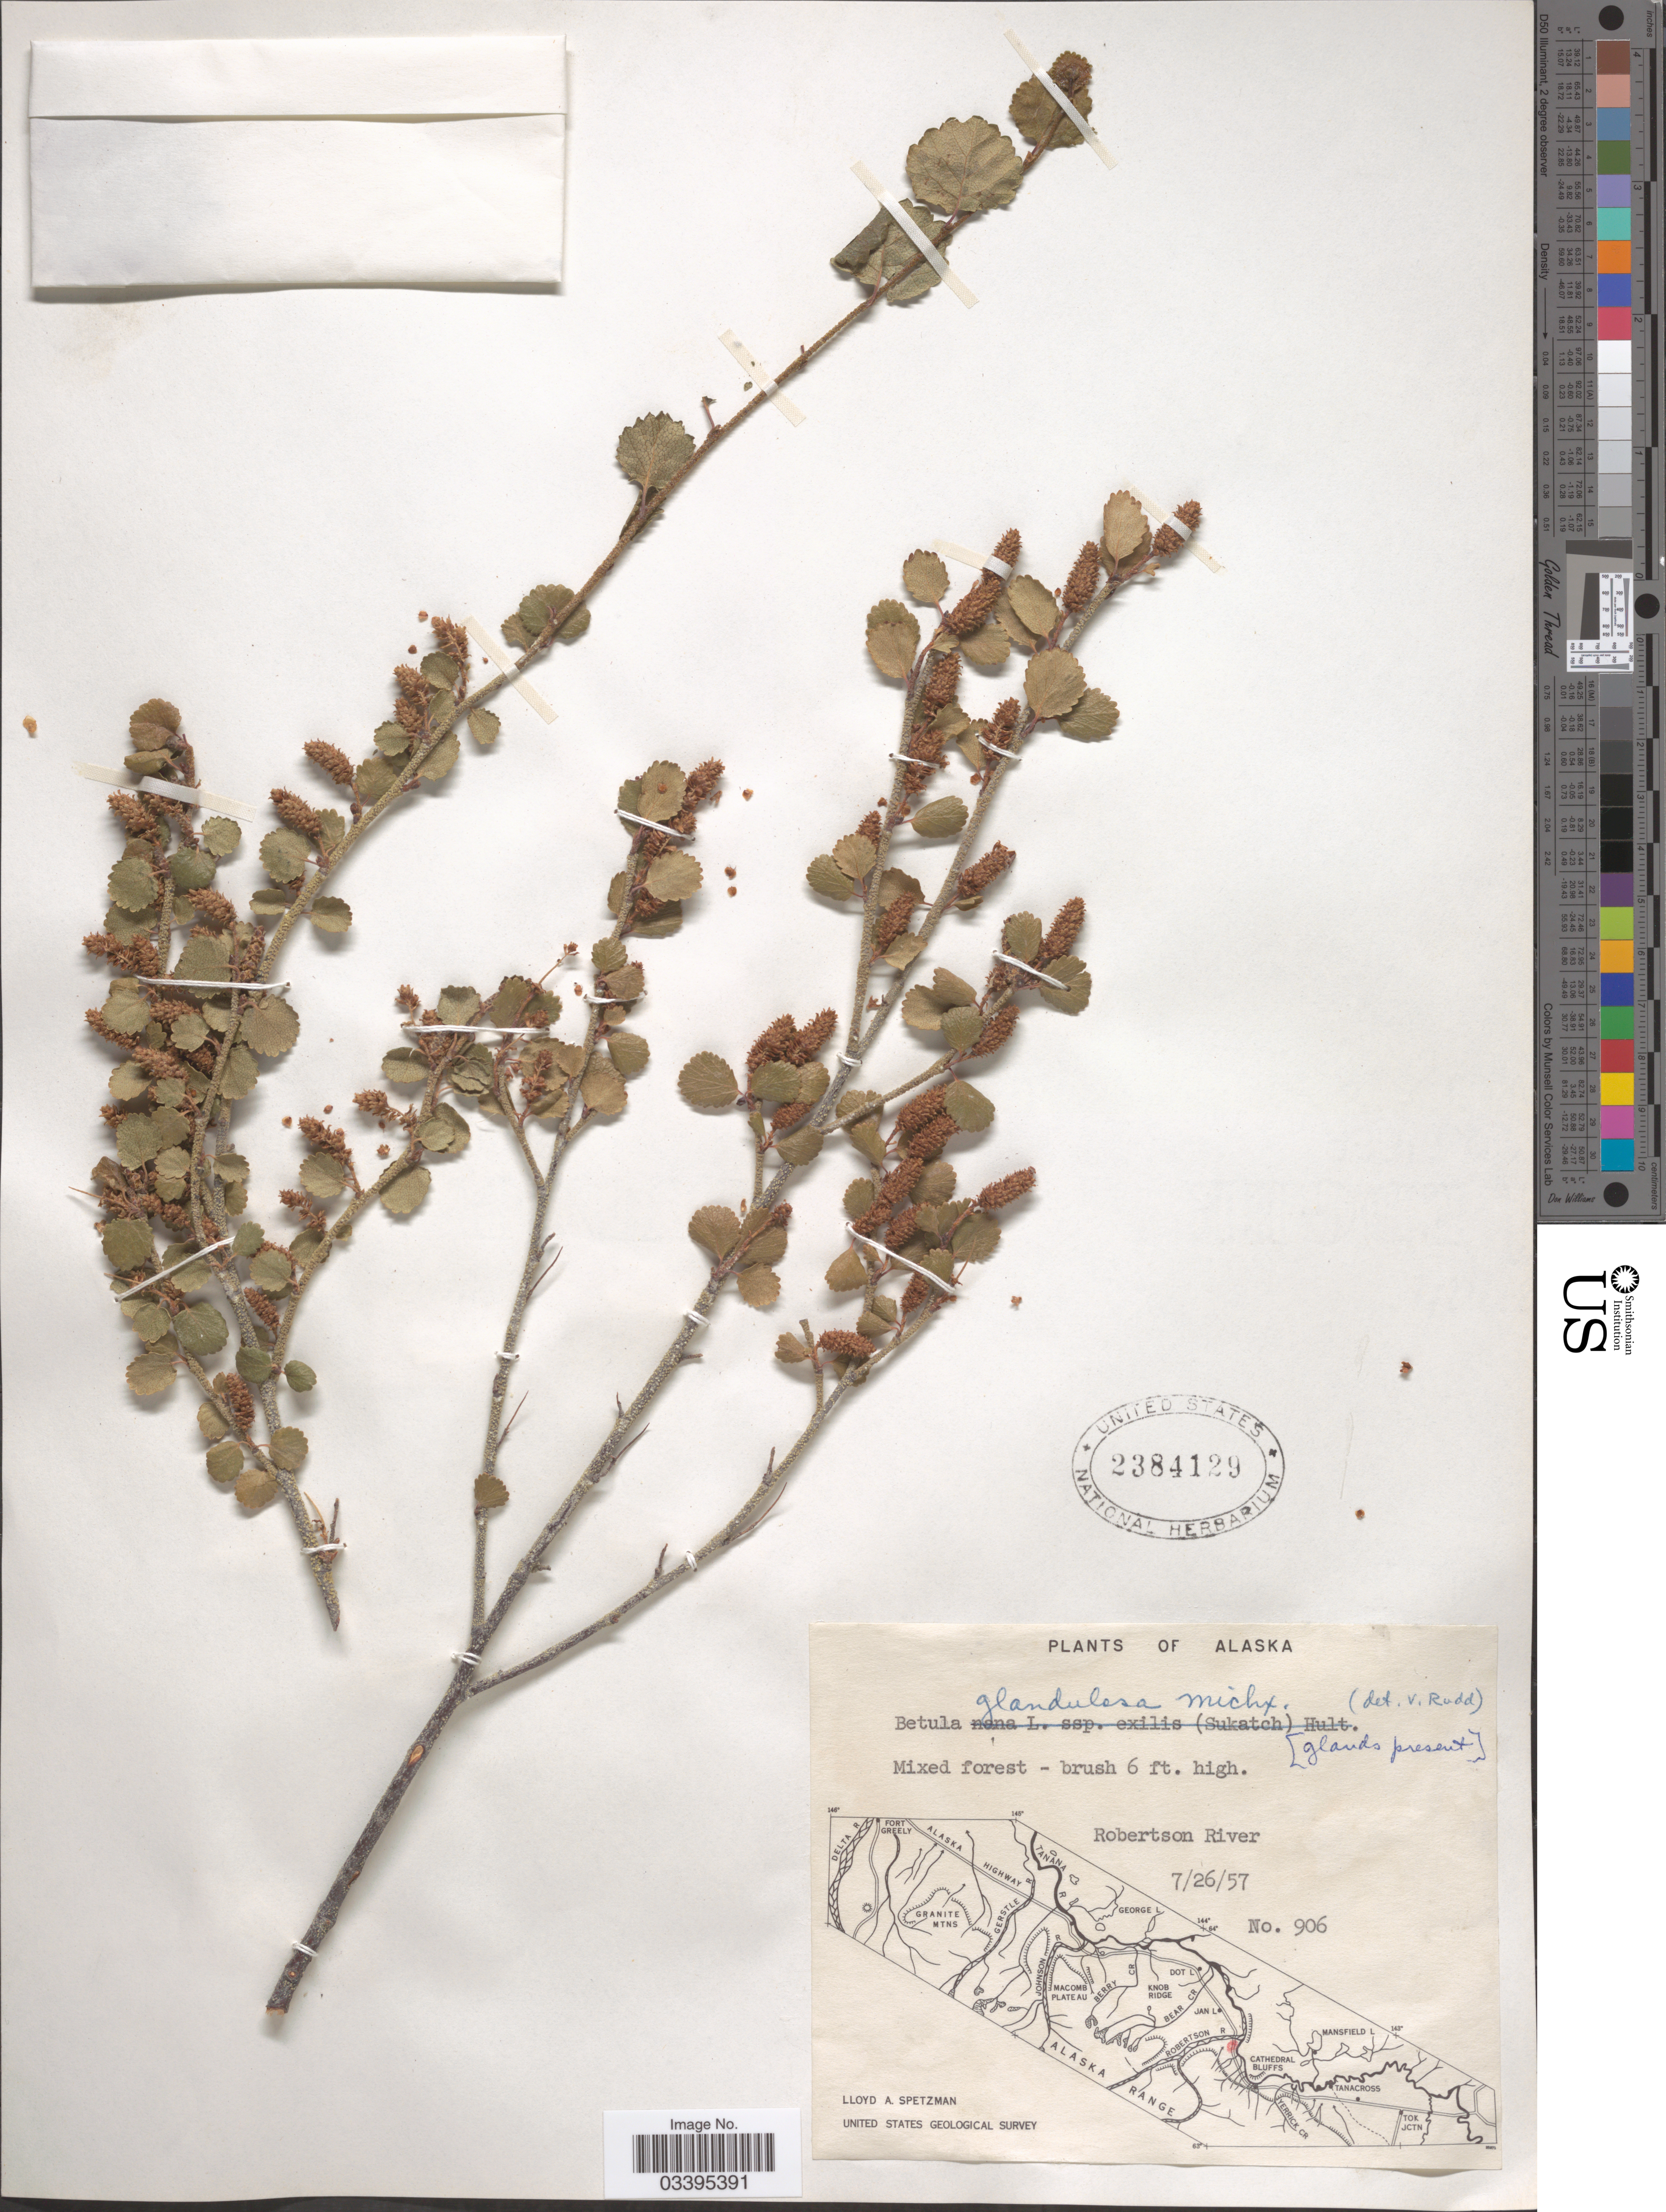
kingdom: Plantae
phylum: Tracheophyta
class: Magnoliopsida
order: Fagales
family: Betulaceae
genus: Betula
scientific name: Betula glandulosa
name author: Michx.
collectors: L. Spetzman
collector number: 906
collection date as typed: Transcribed d/m/y: 26/7/57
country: United States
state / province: Alaska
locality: Robertson River.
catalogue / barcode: US 2384129